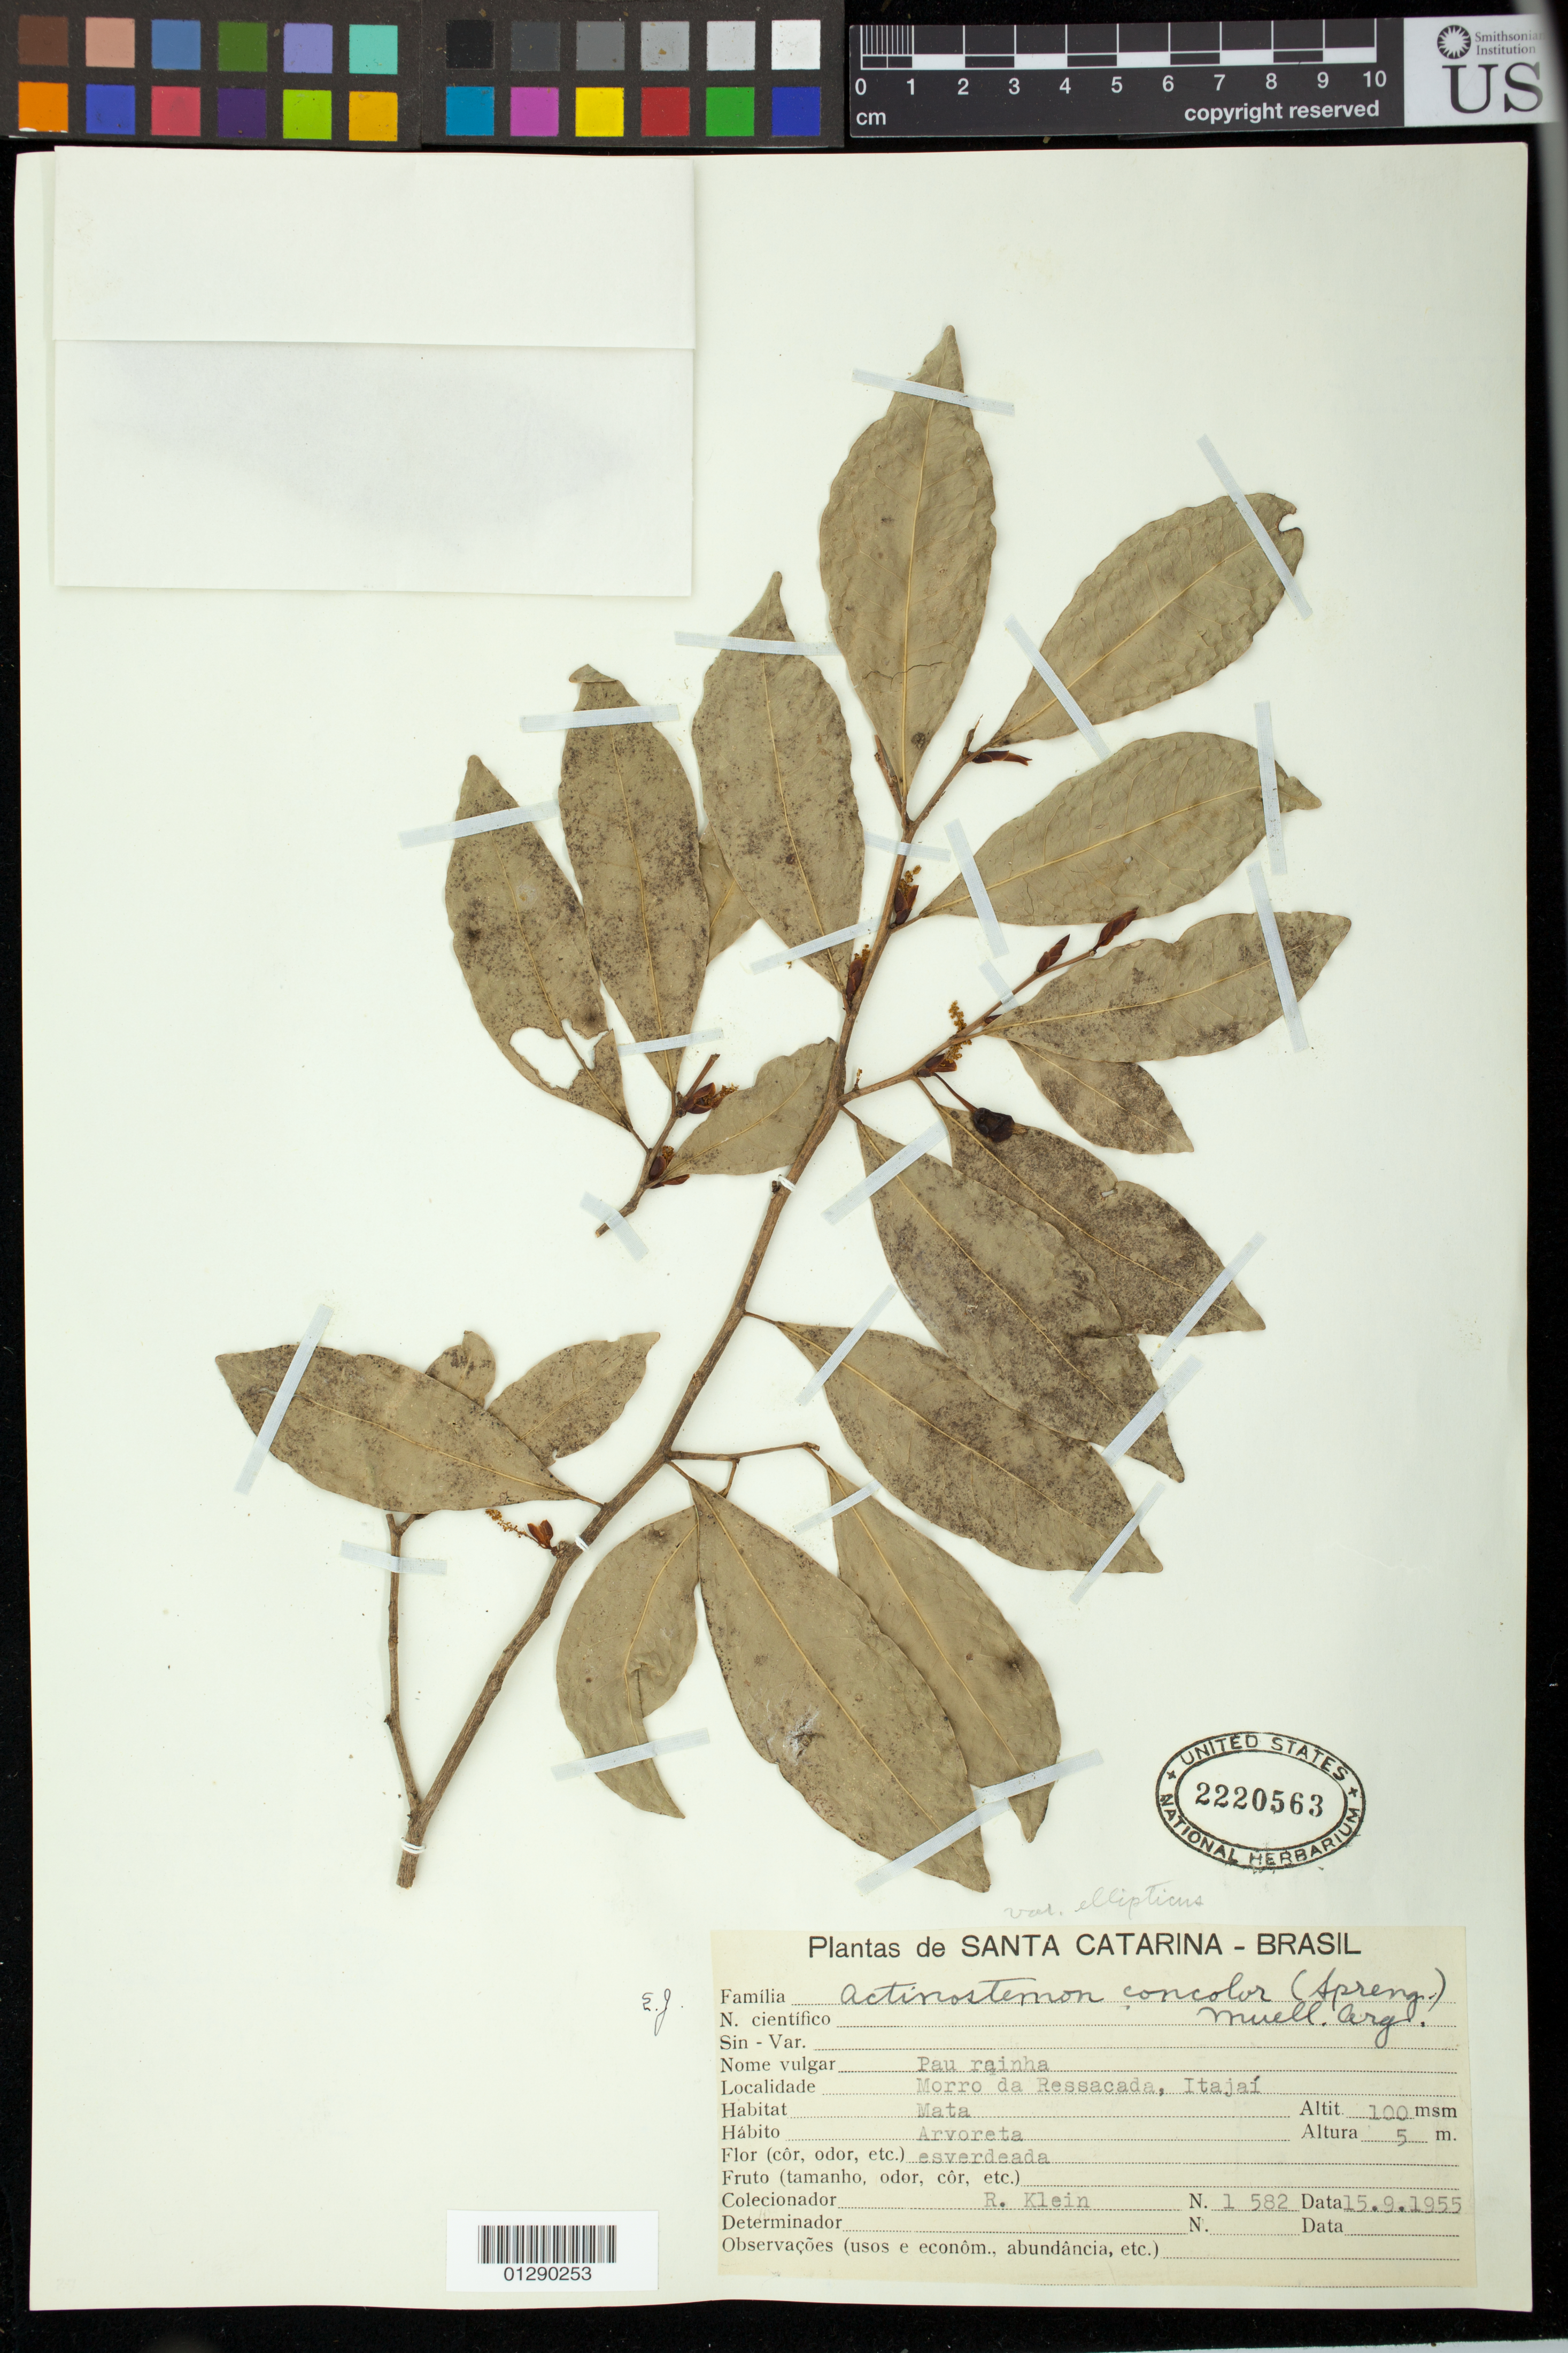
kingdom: Plantae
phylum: Tracheophyta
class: Magnoliopsida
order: Malpighiales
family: Euphorbiaceae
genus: Actinostemon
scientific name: Actinostemon concolor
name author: (Spreng.) Müll. Arg.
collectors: R. M. Klein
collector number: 1582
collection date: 1955-09-15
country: Brazil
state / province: Santa Catarina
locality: Morro da Ressacada, Itajai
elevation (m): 100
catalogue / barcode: US 2220563